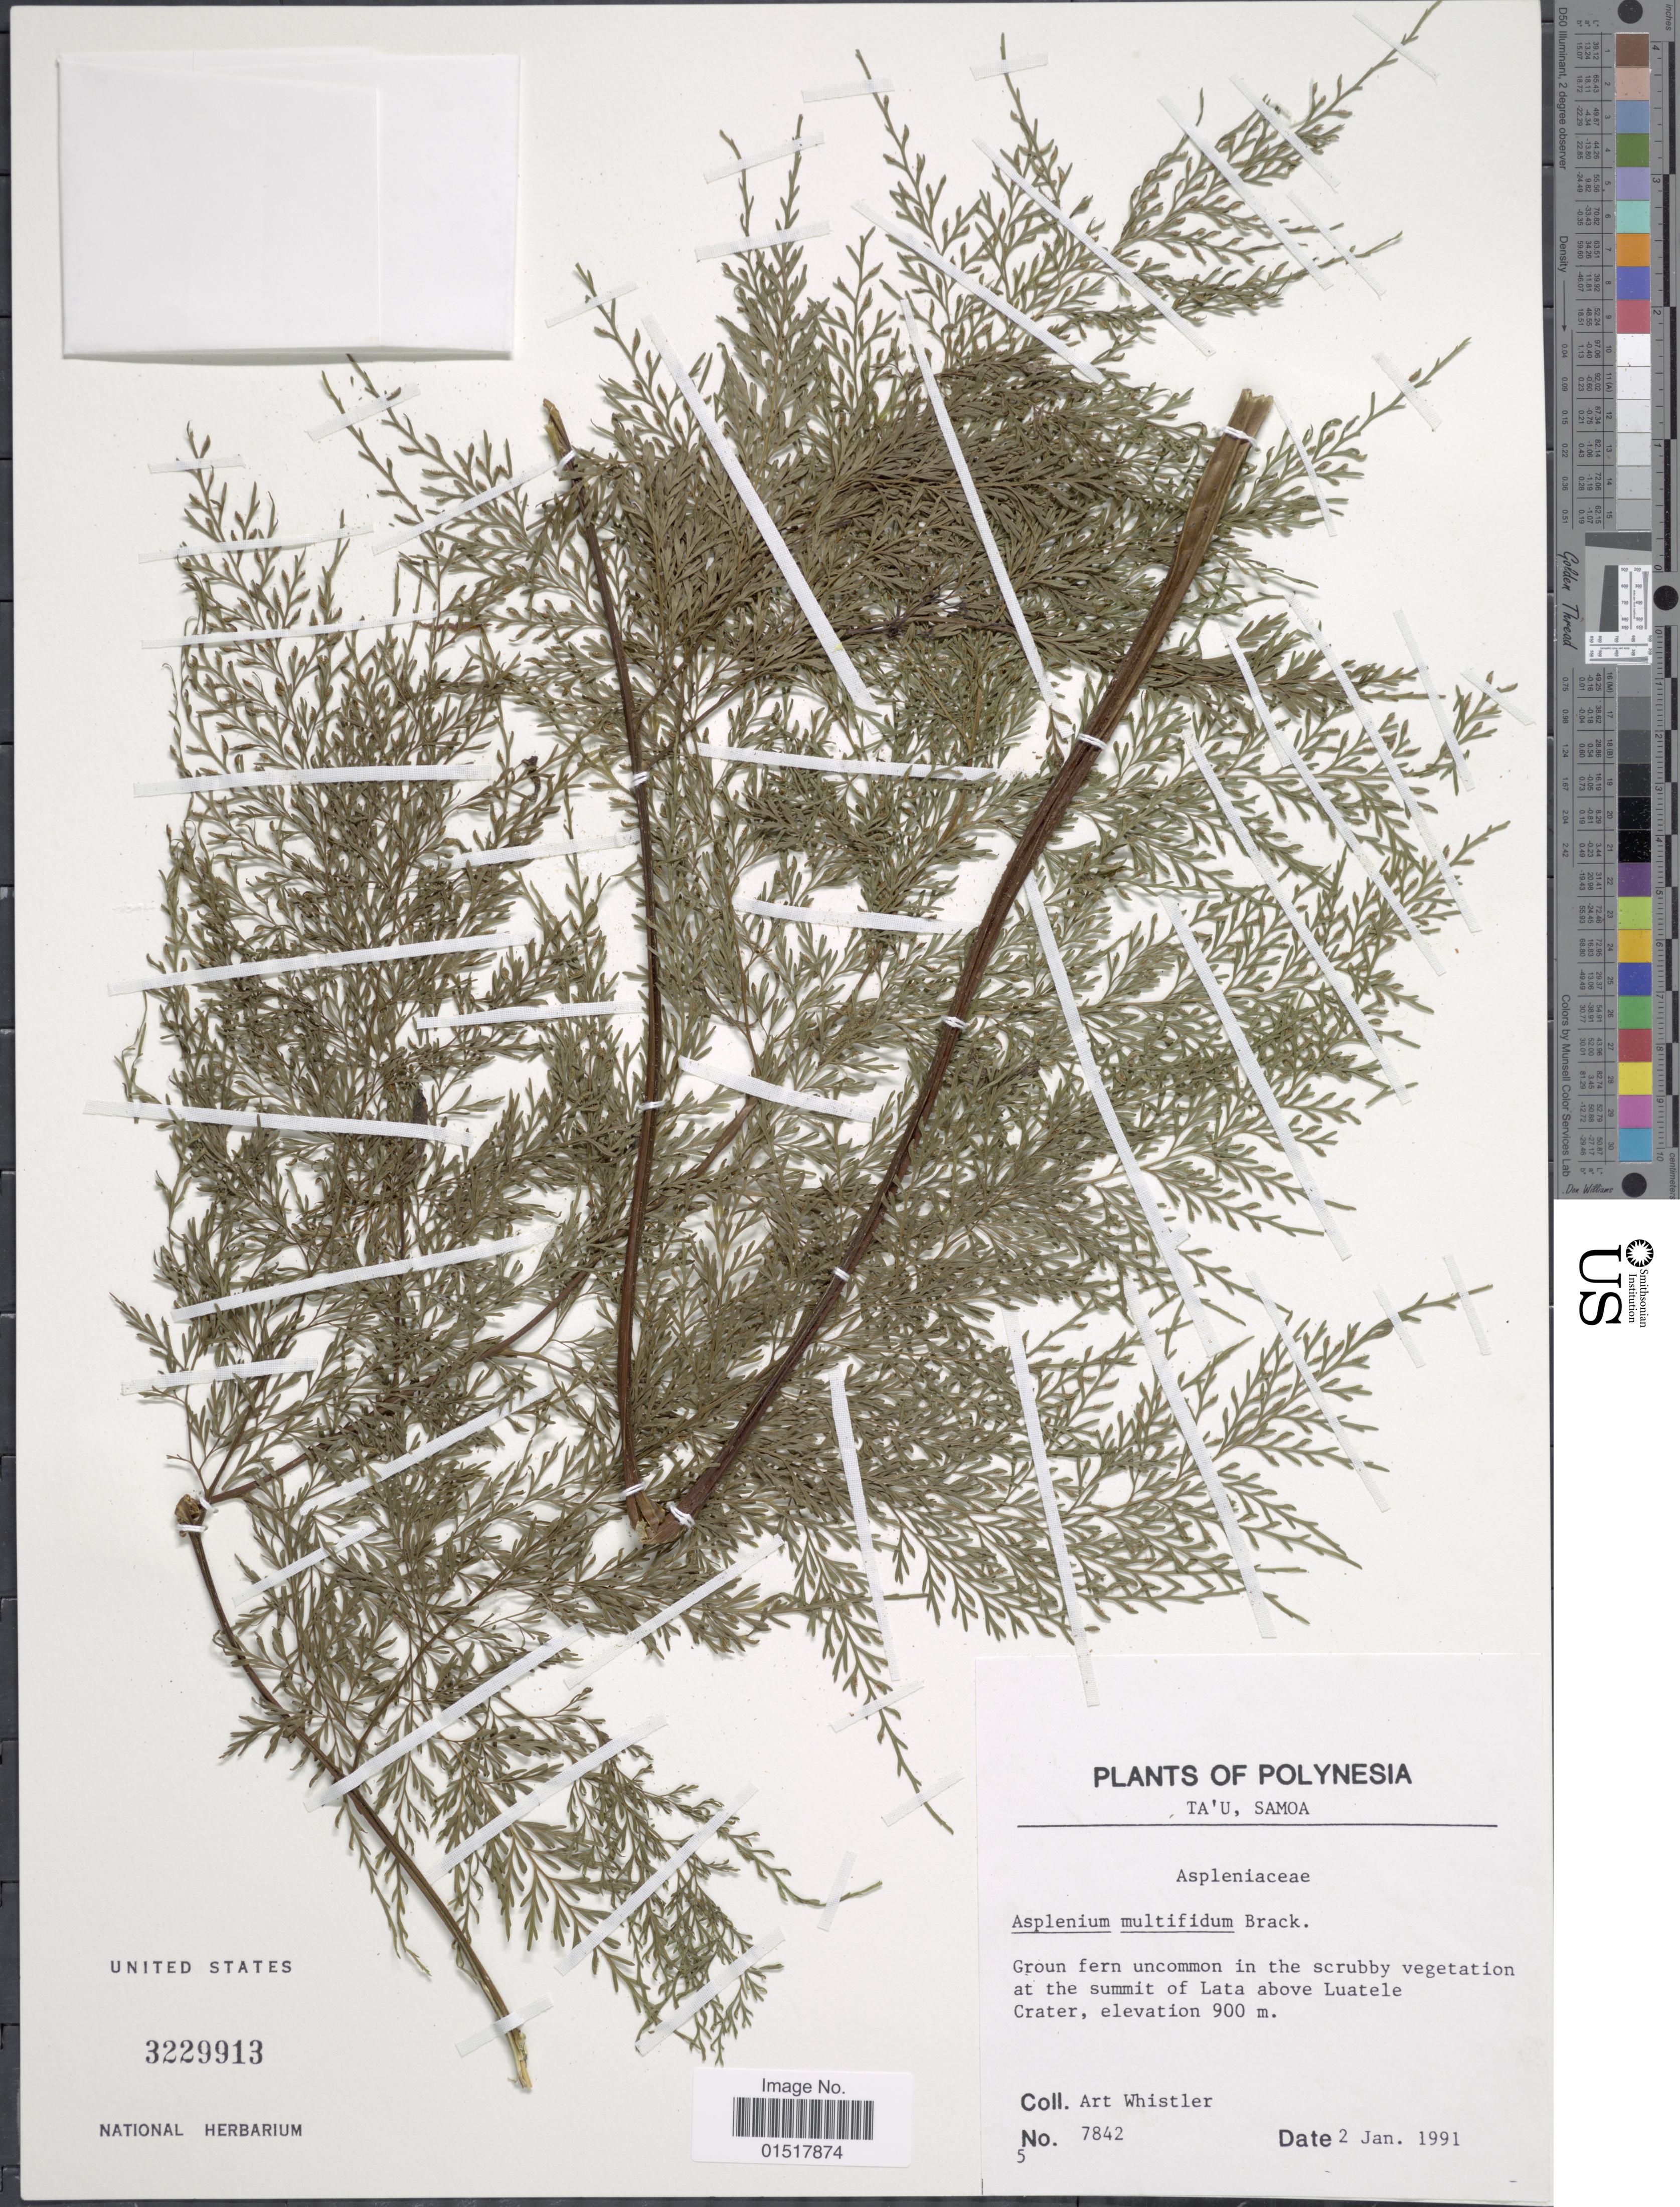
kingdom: Plantae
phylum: Tracheophyta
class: Polypodiopsida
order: Polypodiales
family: Aspleniaceae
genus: Asplenium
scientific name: Asplenium multifidum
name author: Brack. in Wilkes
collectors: A. Whistler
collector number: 7842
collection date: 1991-01-02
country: American Samoa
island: Ta'u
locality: Ta'u, Ground fern uncommon in the scrubby vegetation at the summit of Lata above Luatele Crater.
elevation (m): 900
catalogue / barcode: US 3229913